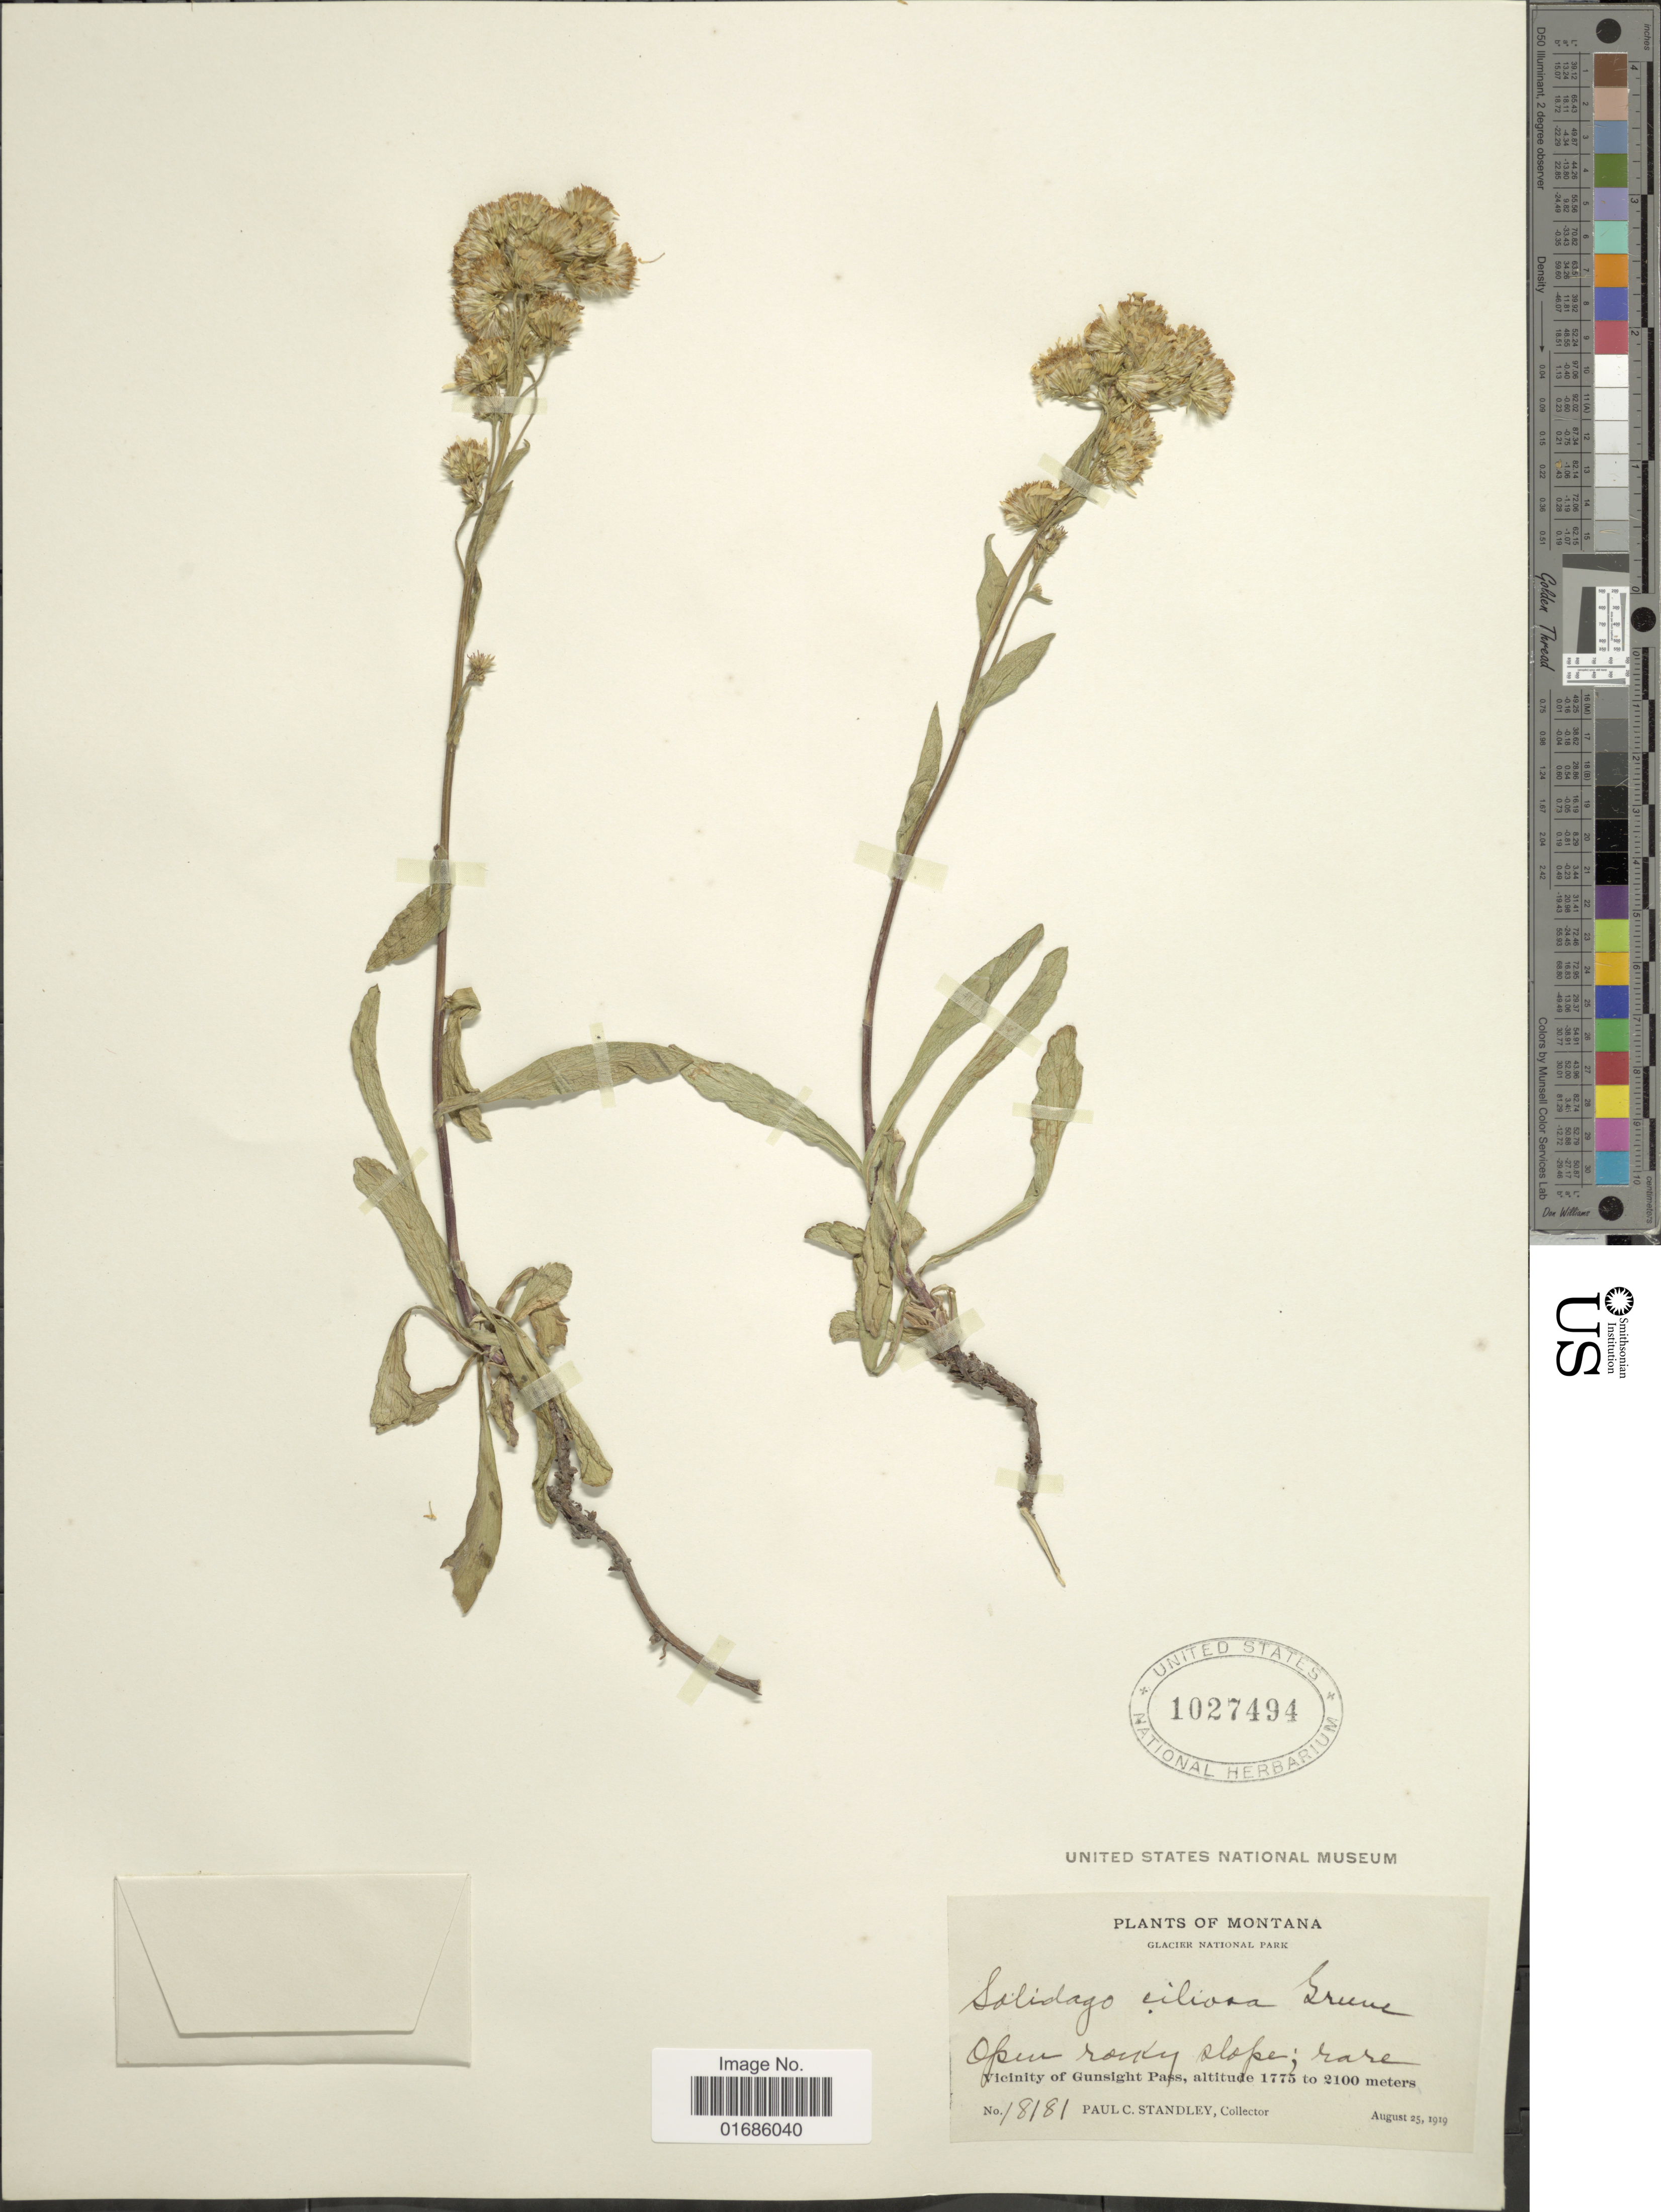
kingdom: Plantae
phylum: Tracheophyta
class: Magnoliopsida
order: Asterales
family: Asteraceae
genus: Solidago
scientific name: Solidago ciliosa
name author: Greene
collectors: P. C. Standley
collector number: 18181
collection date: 1919-08-25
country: United States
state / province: Montana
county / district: Glacier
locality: Glacier National Park, Vicinity of Gunsight Pass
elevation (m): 1775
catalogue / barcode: US 1027494